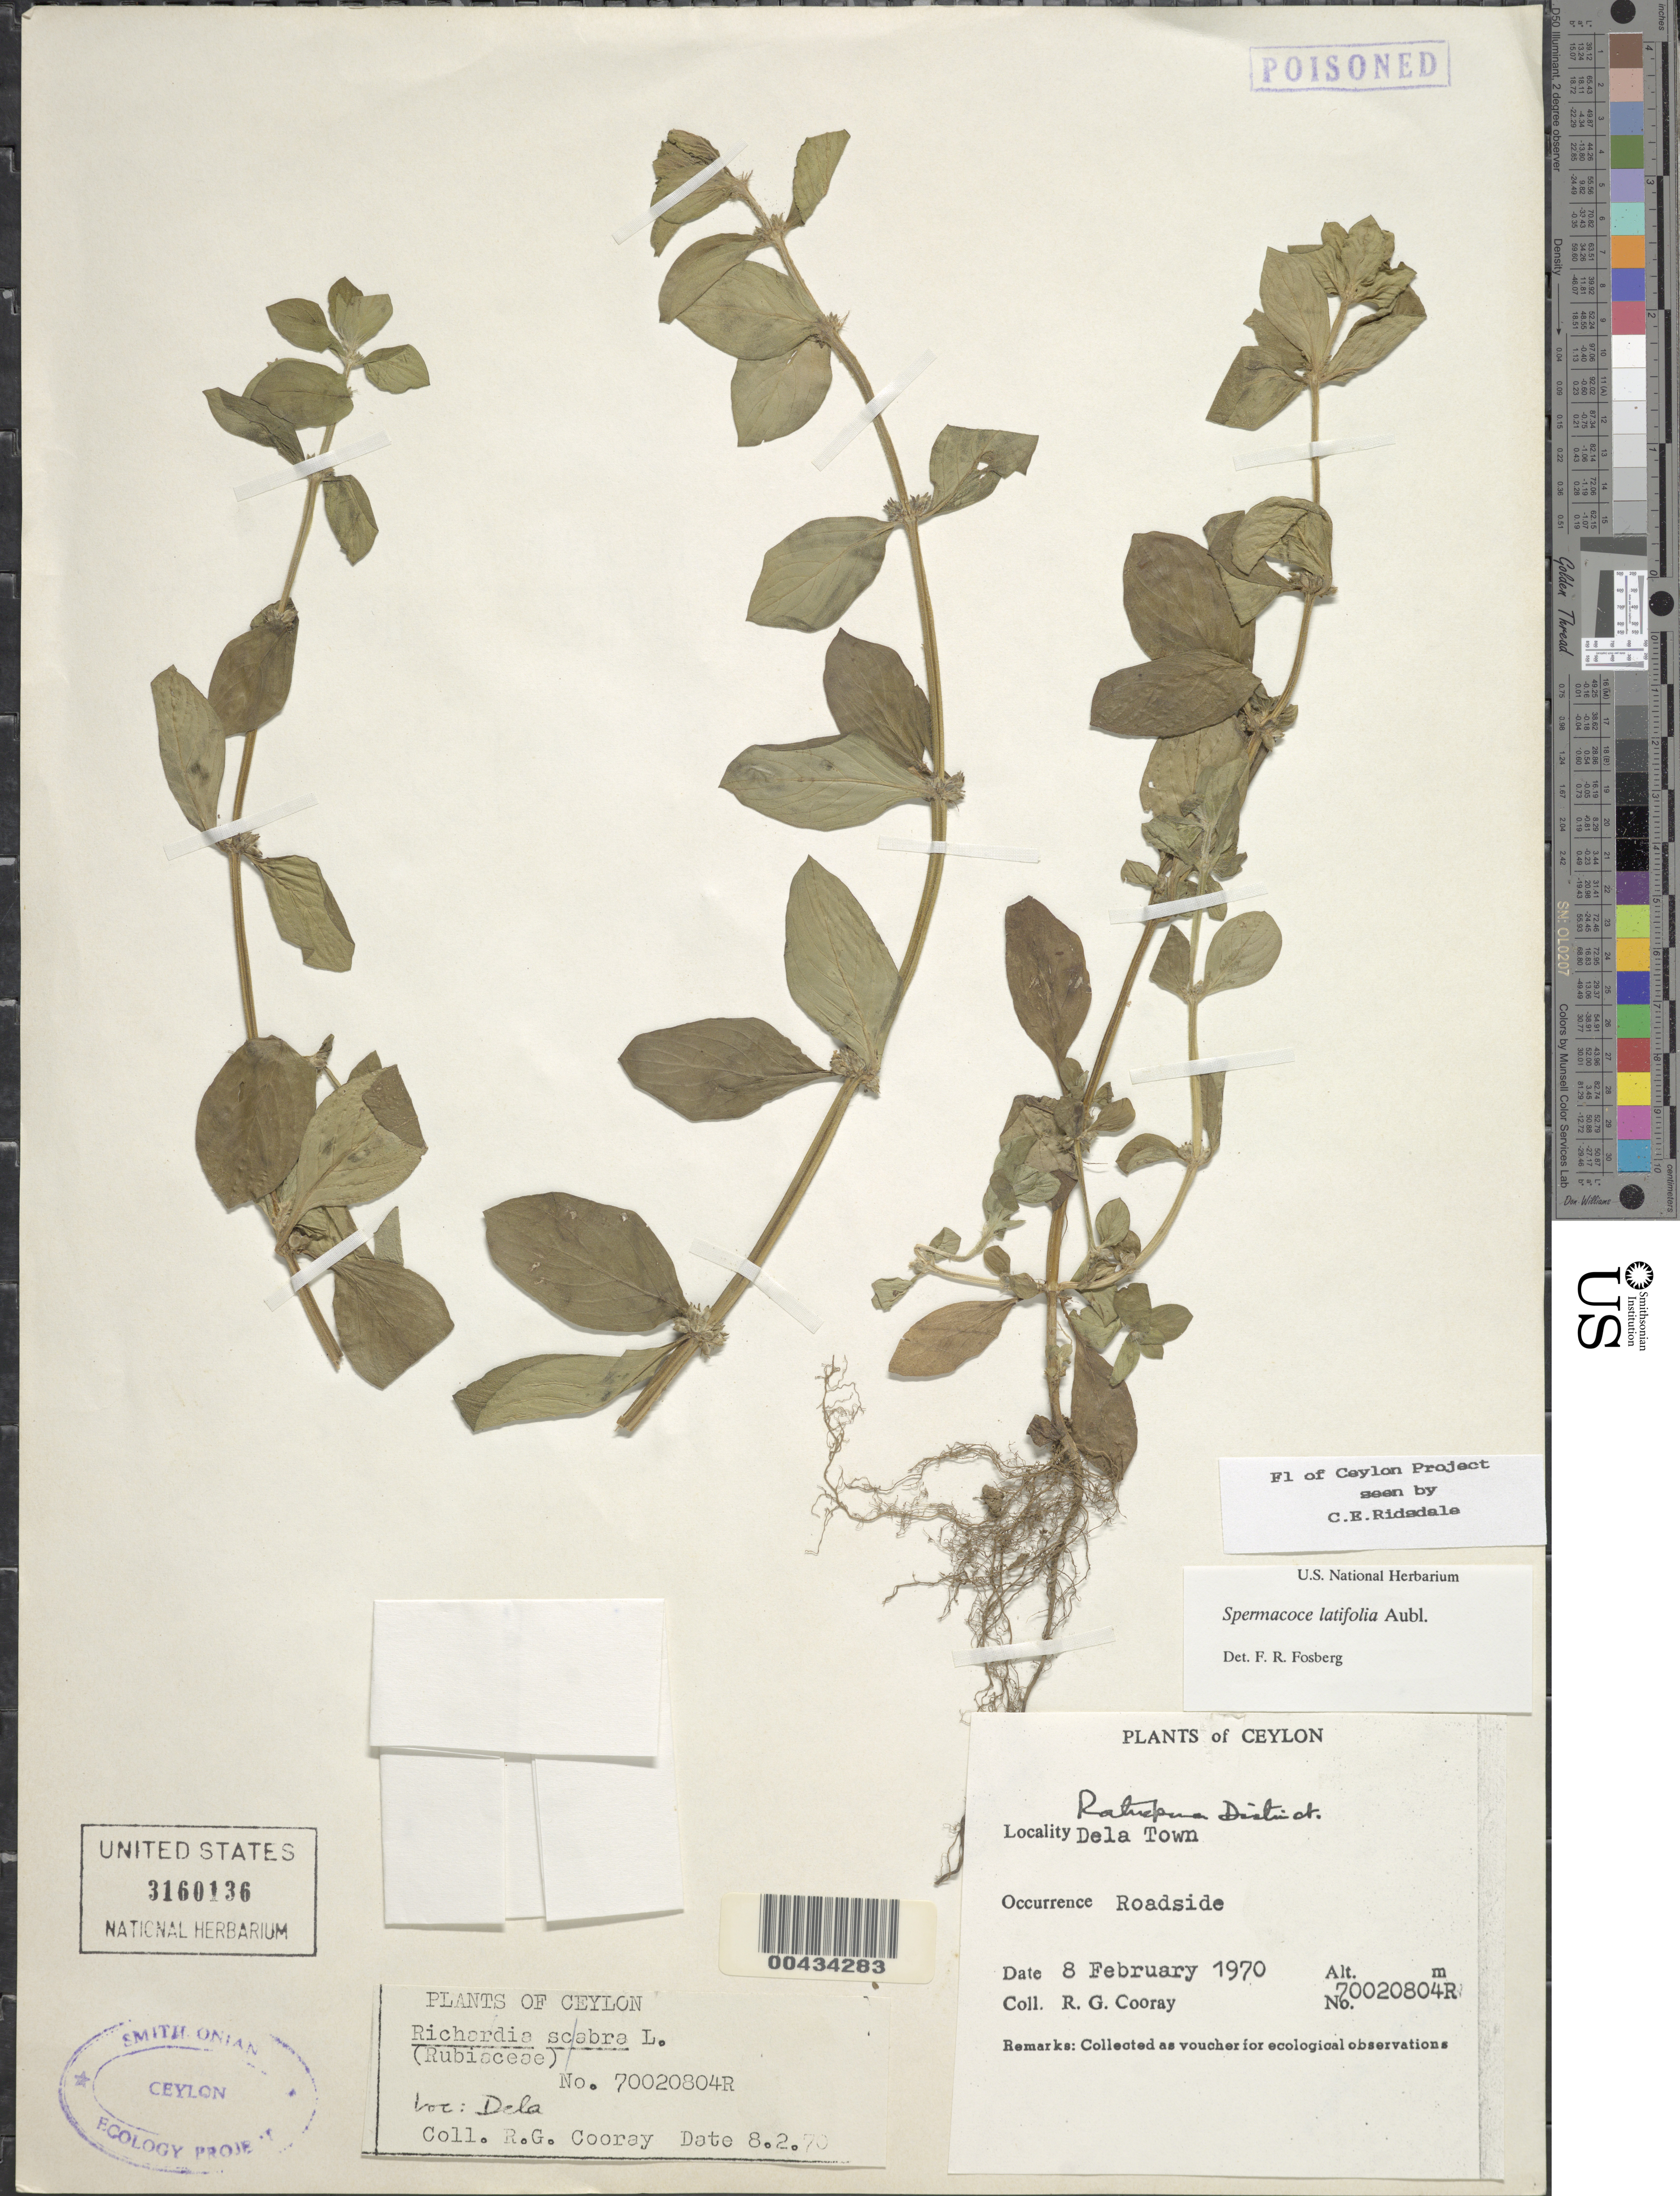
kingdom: Plantae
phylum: Tracheophyta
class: Magnoliopsida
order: Gentianales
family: Rubiaceae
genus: Spermacoce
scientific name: Spermacoce latifolia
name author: Aubl.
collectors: R. Cooray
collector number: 70020804R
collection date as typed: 08 Feb 1970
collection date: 1970-02-08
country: Sri Lanka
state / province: Sabaragamuwa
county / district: Ratnapura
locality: Dela Town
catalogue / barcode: US 3160136